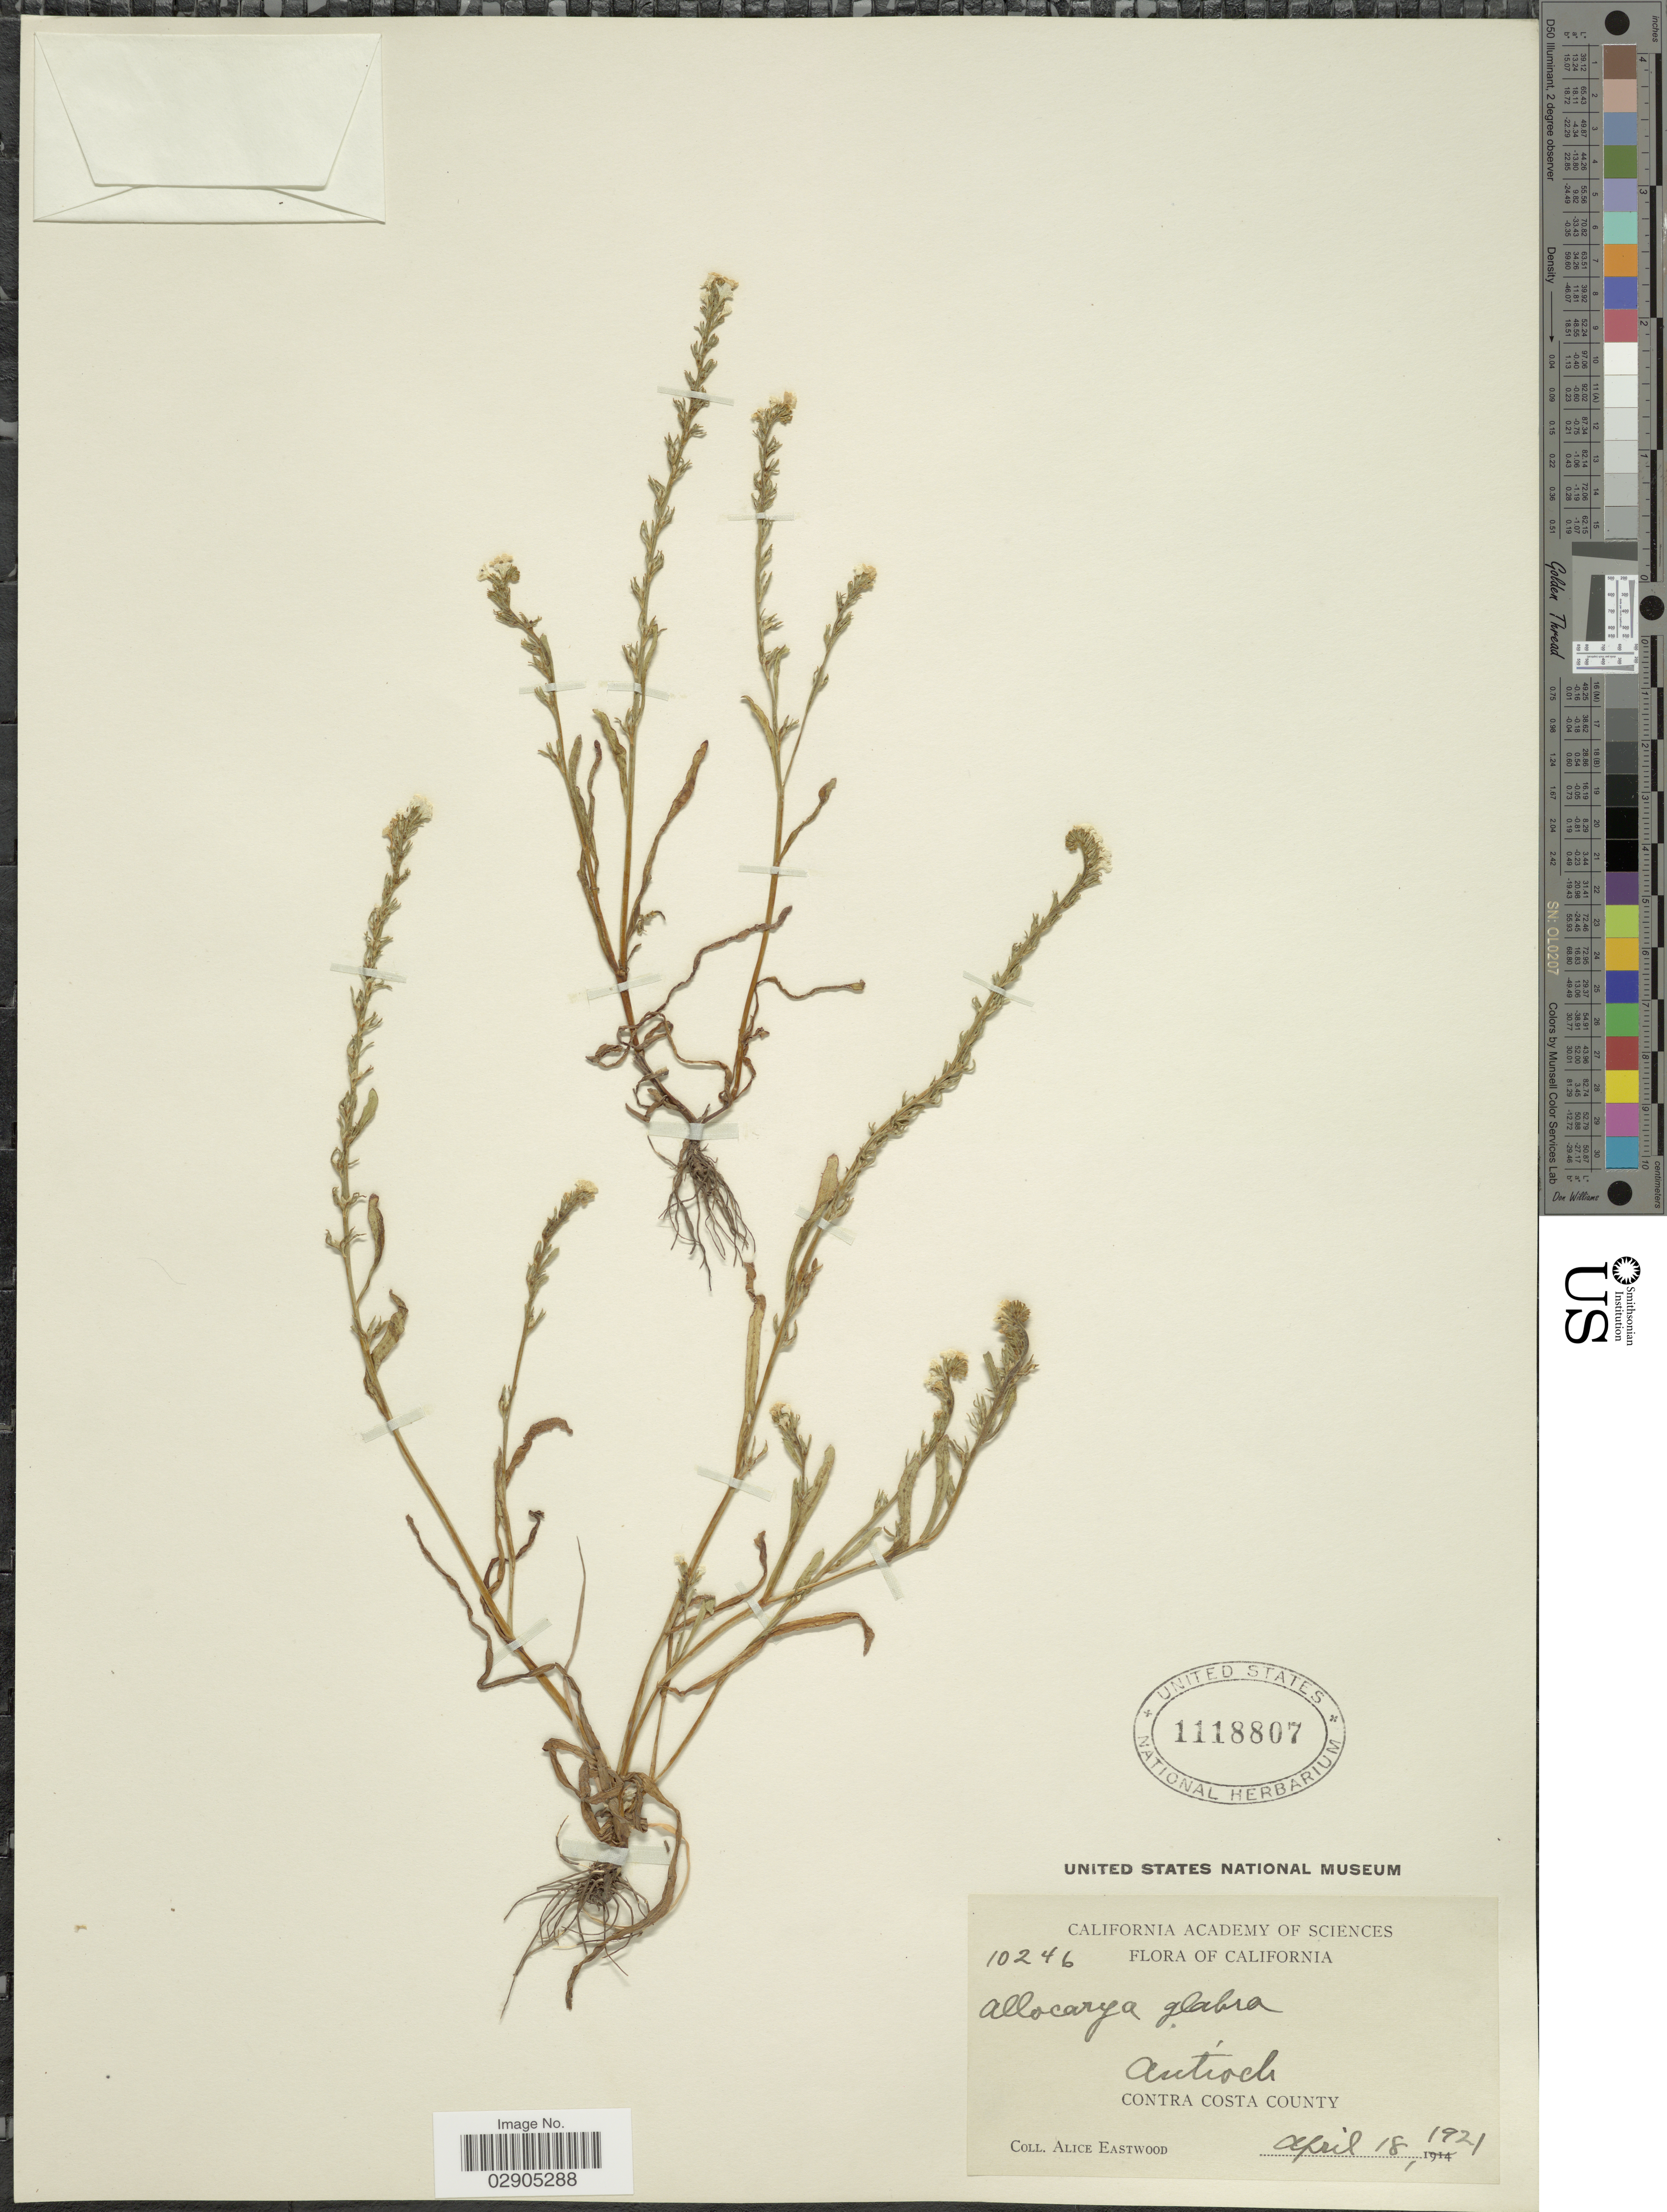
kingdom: Plantae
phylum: Tracheophyta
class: Magnoliopsida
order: Boraginales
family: Boraginaceae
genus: Allocarya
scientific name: Allocarya glabra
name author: (A. Gray) J.F. Macbr.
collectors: A. Eastwood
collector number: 10246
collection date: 1921-04-18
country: United States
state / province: California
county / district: Contra Costa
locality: Antioch. Contra Costa County.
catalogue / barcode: US 1118807